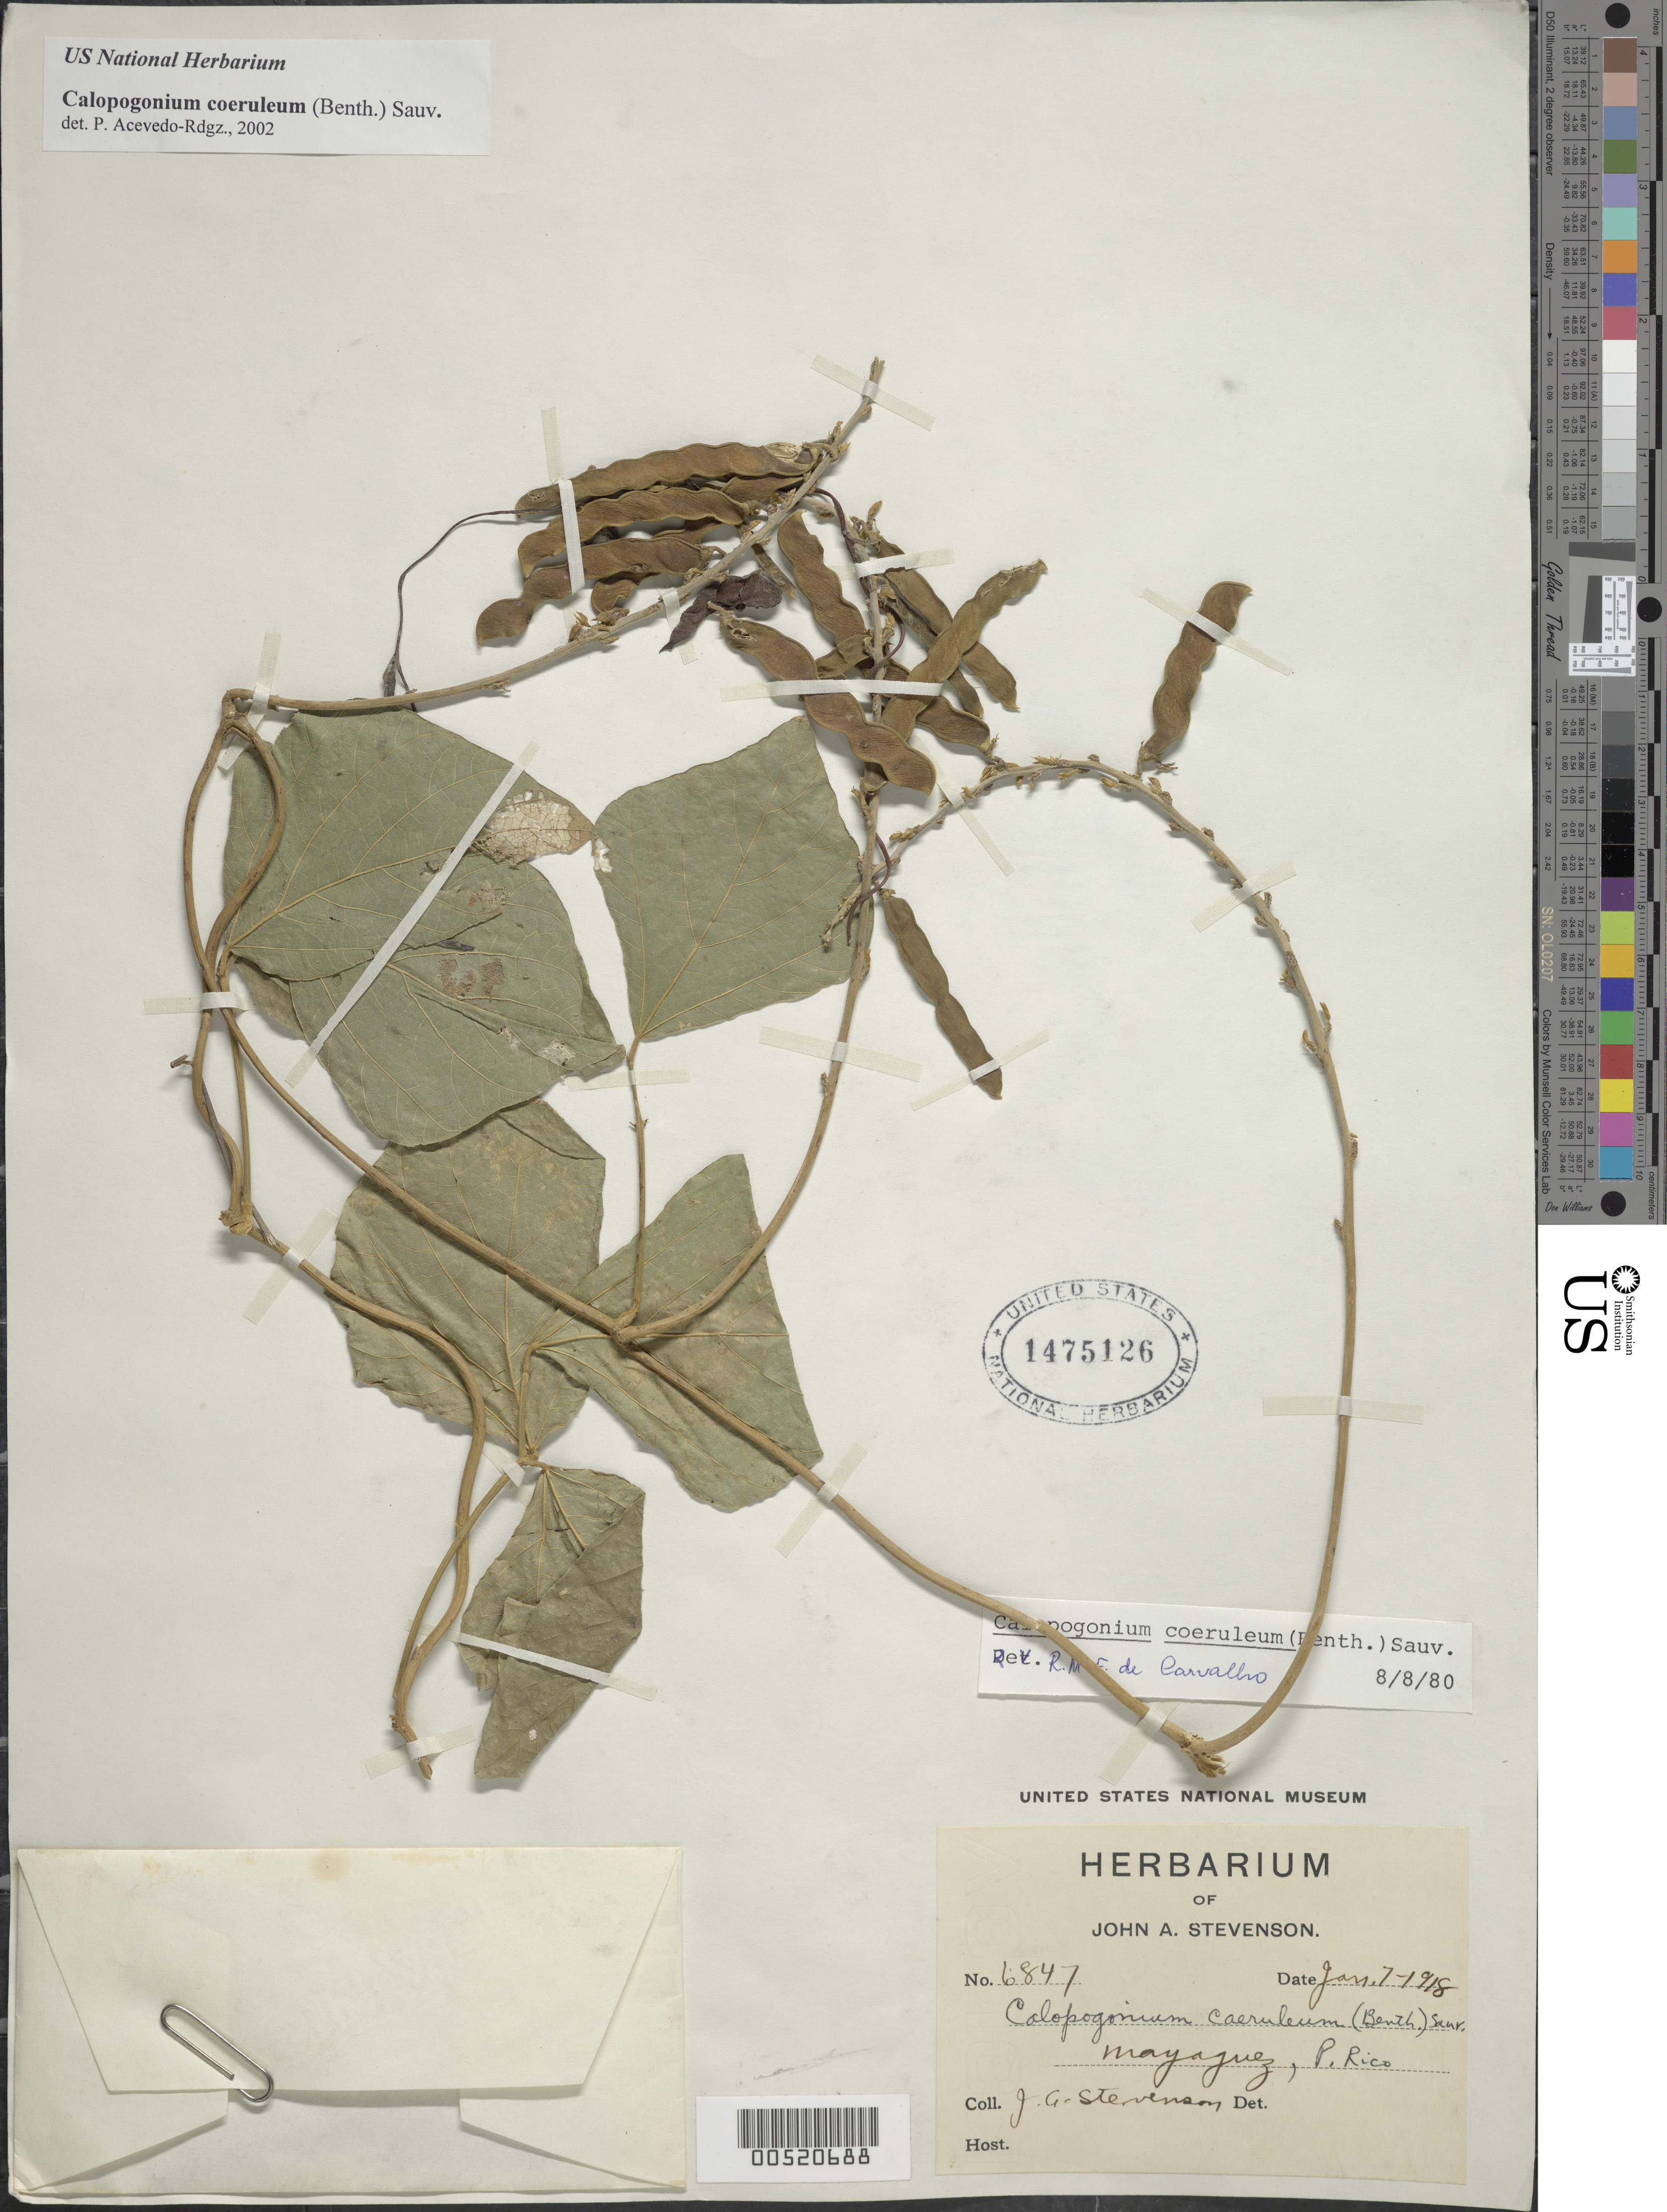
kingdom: Plantae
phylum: Tracheophyta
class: Magnoliopsida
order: Fabales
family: Fabaceae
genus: Calopogonium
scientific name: Calopogonium caeruleum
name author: (Benth.) C. Wright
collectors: J. Stevenson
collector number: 6847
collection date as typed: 07 Jan 1918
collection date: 1918-01-07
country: Puerto Rico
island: Greater Antilles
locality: Mayaguez.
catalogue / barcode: US 1475126